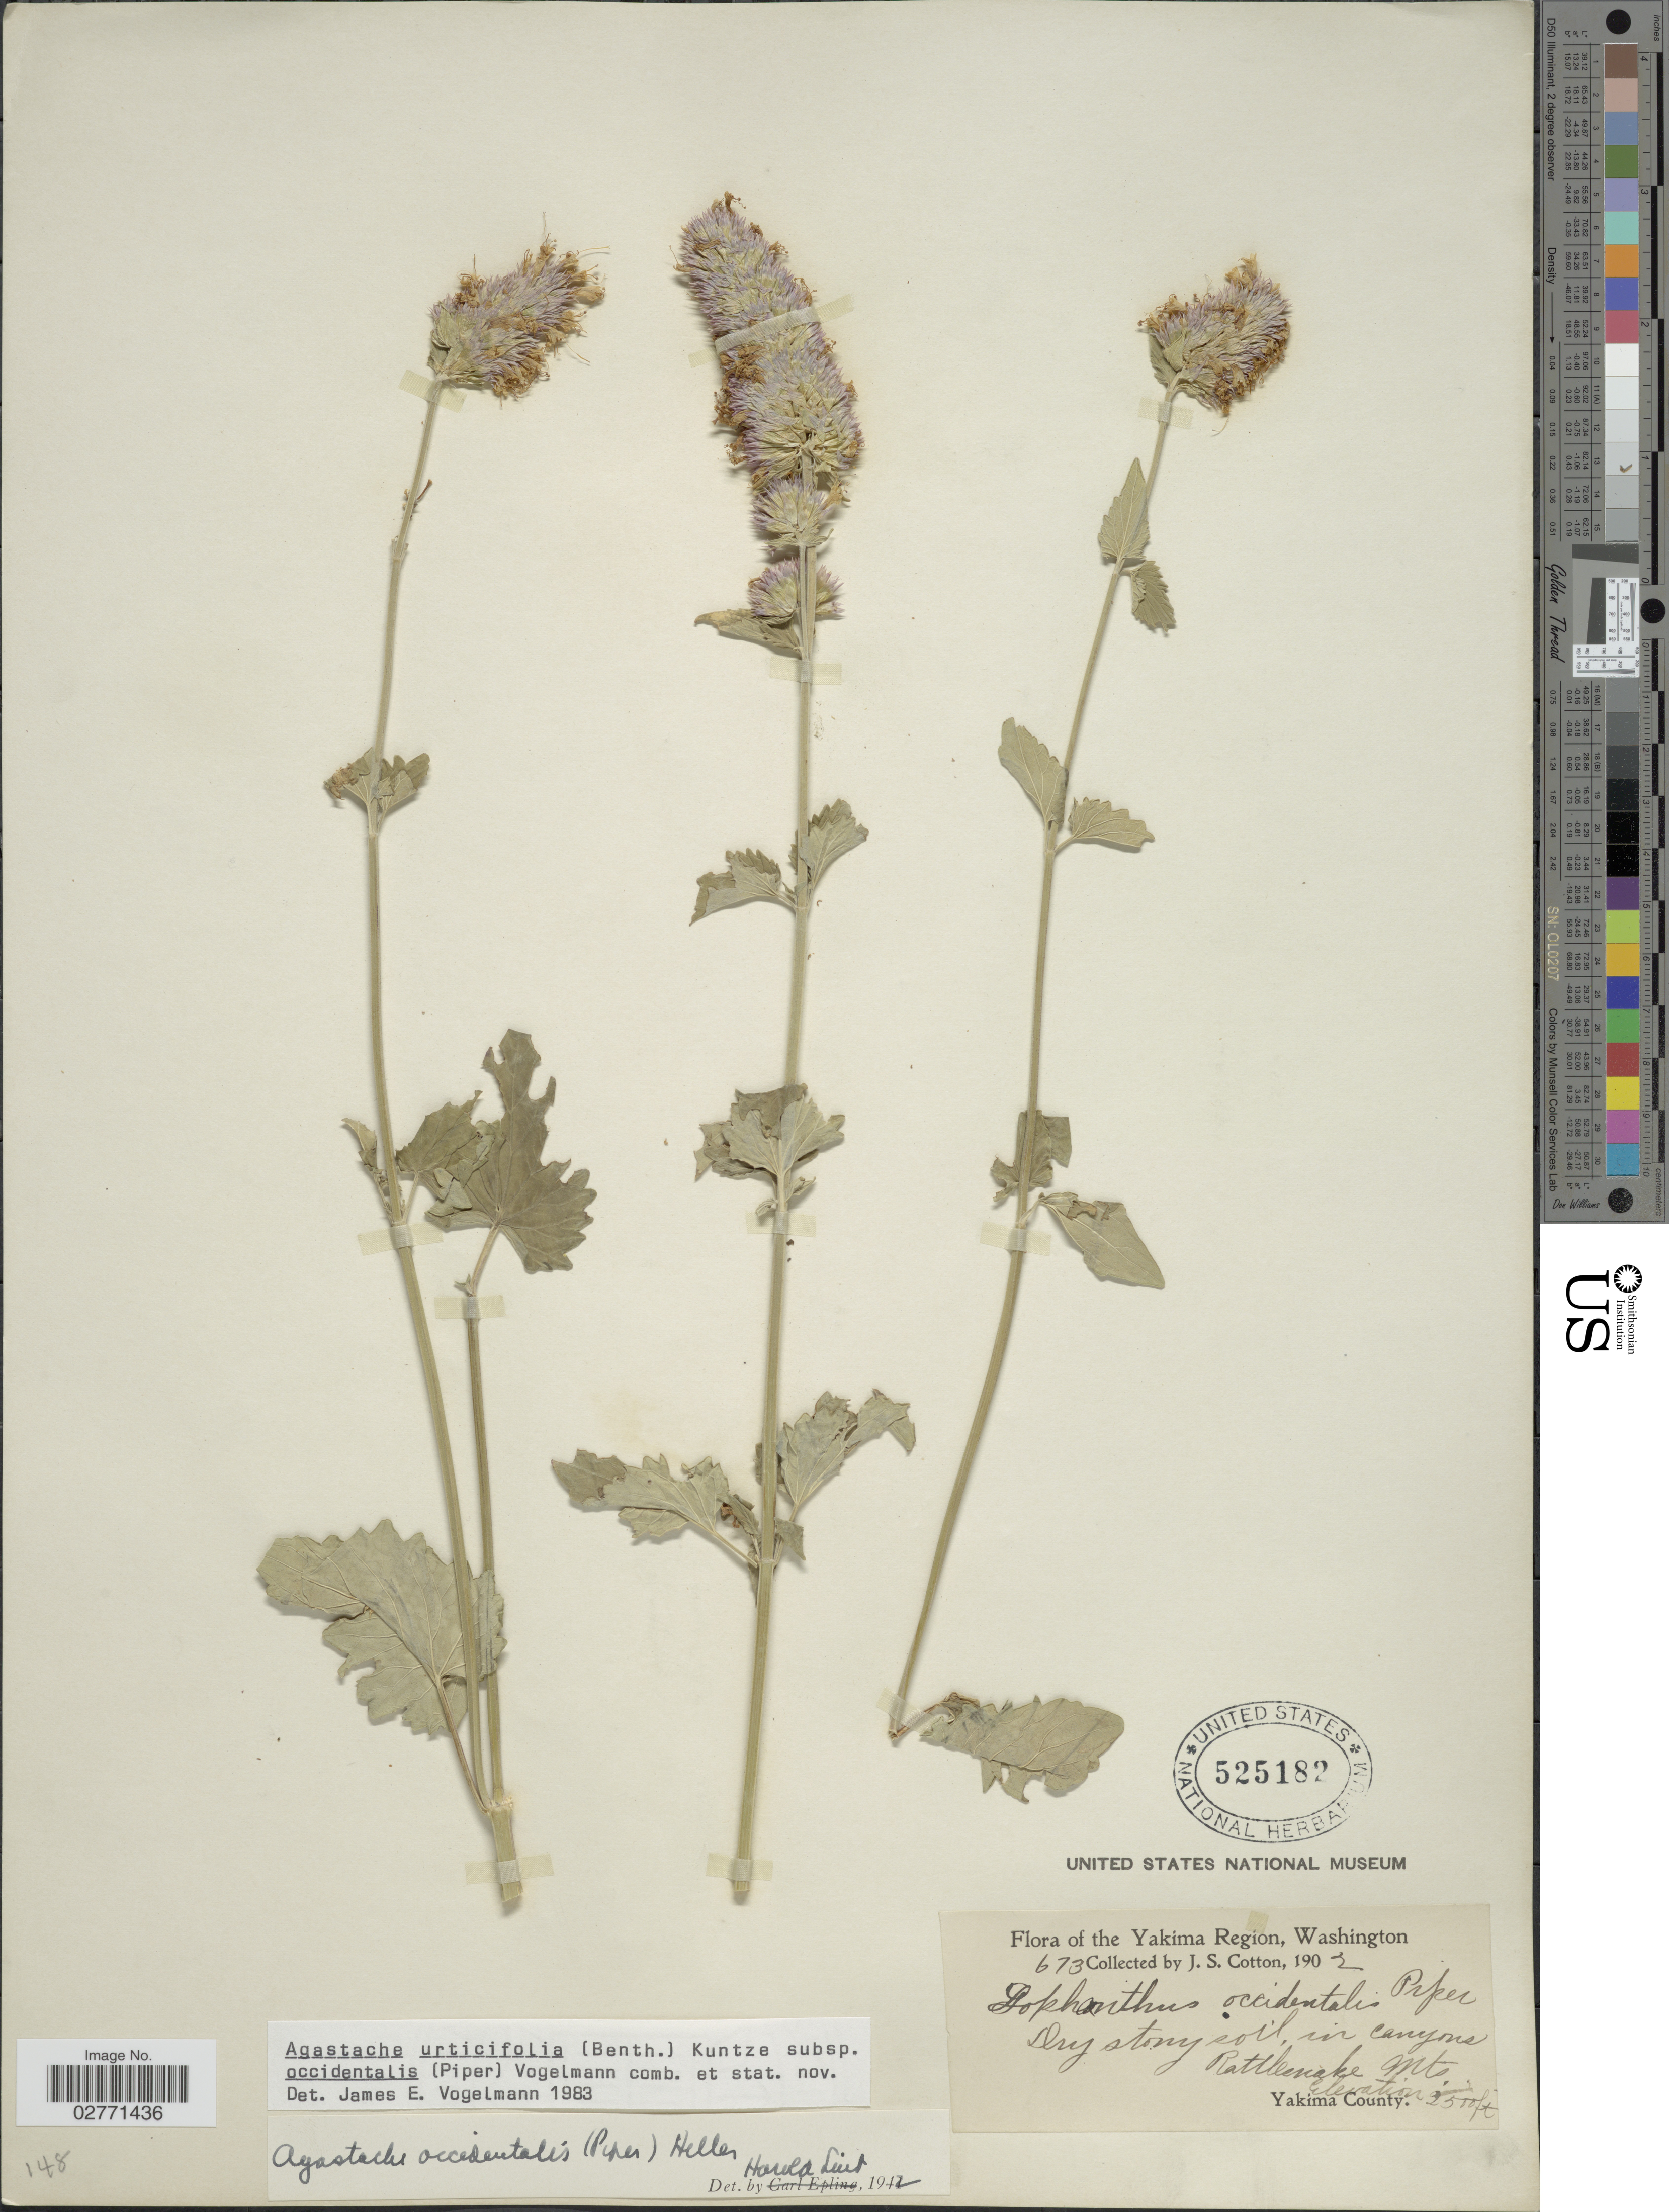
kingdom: Plantae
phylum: Tracheophyta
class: Magnoliopsida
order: Lamiales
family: Lamiaceae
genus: Agastache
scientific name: Agastache urticifolia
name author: (Benth.) Kuntze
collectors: J. S. Cotton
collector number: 673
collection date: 1902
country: United States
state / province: Washington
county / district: Yakima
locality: Yakima Region. Dry stony soil, in canyon Rattlesnake Mts.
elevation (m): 762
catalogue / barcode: US 525182